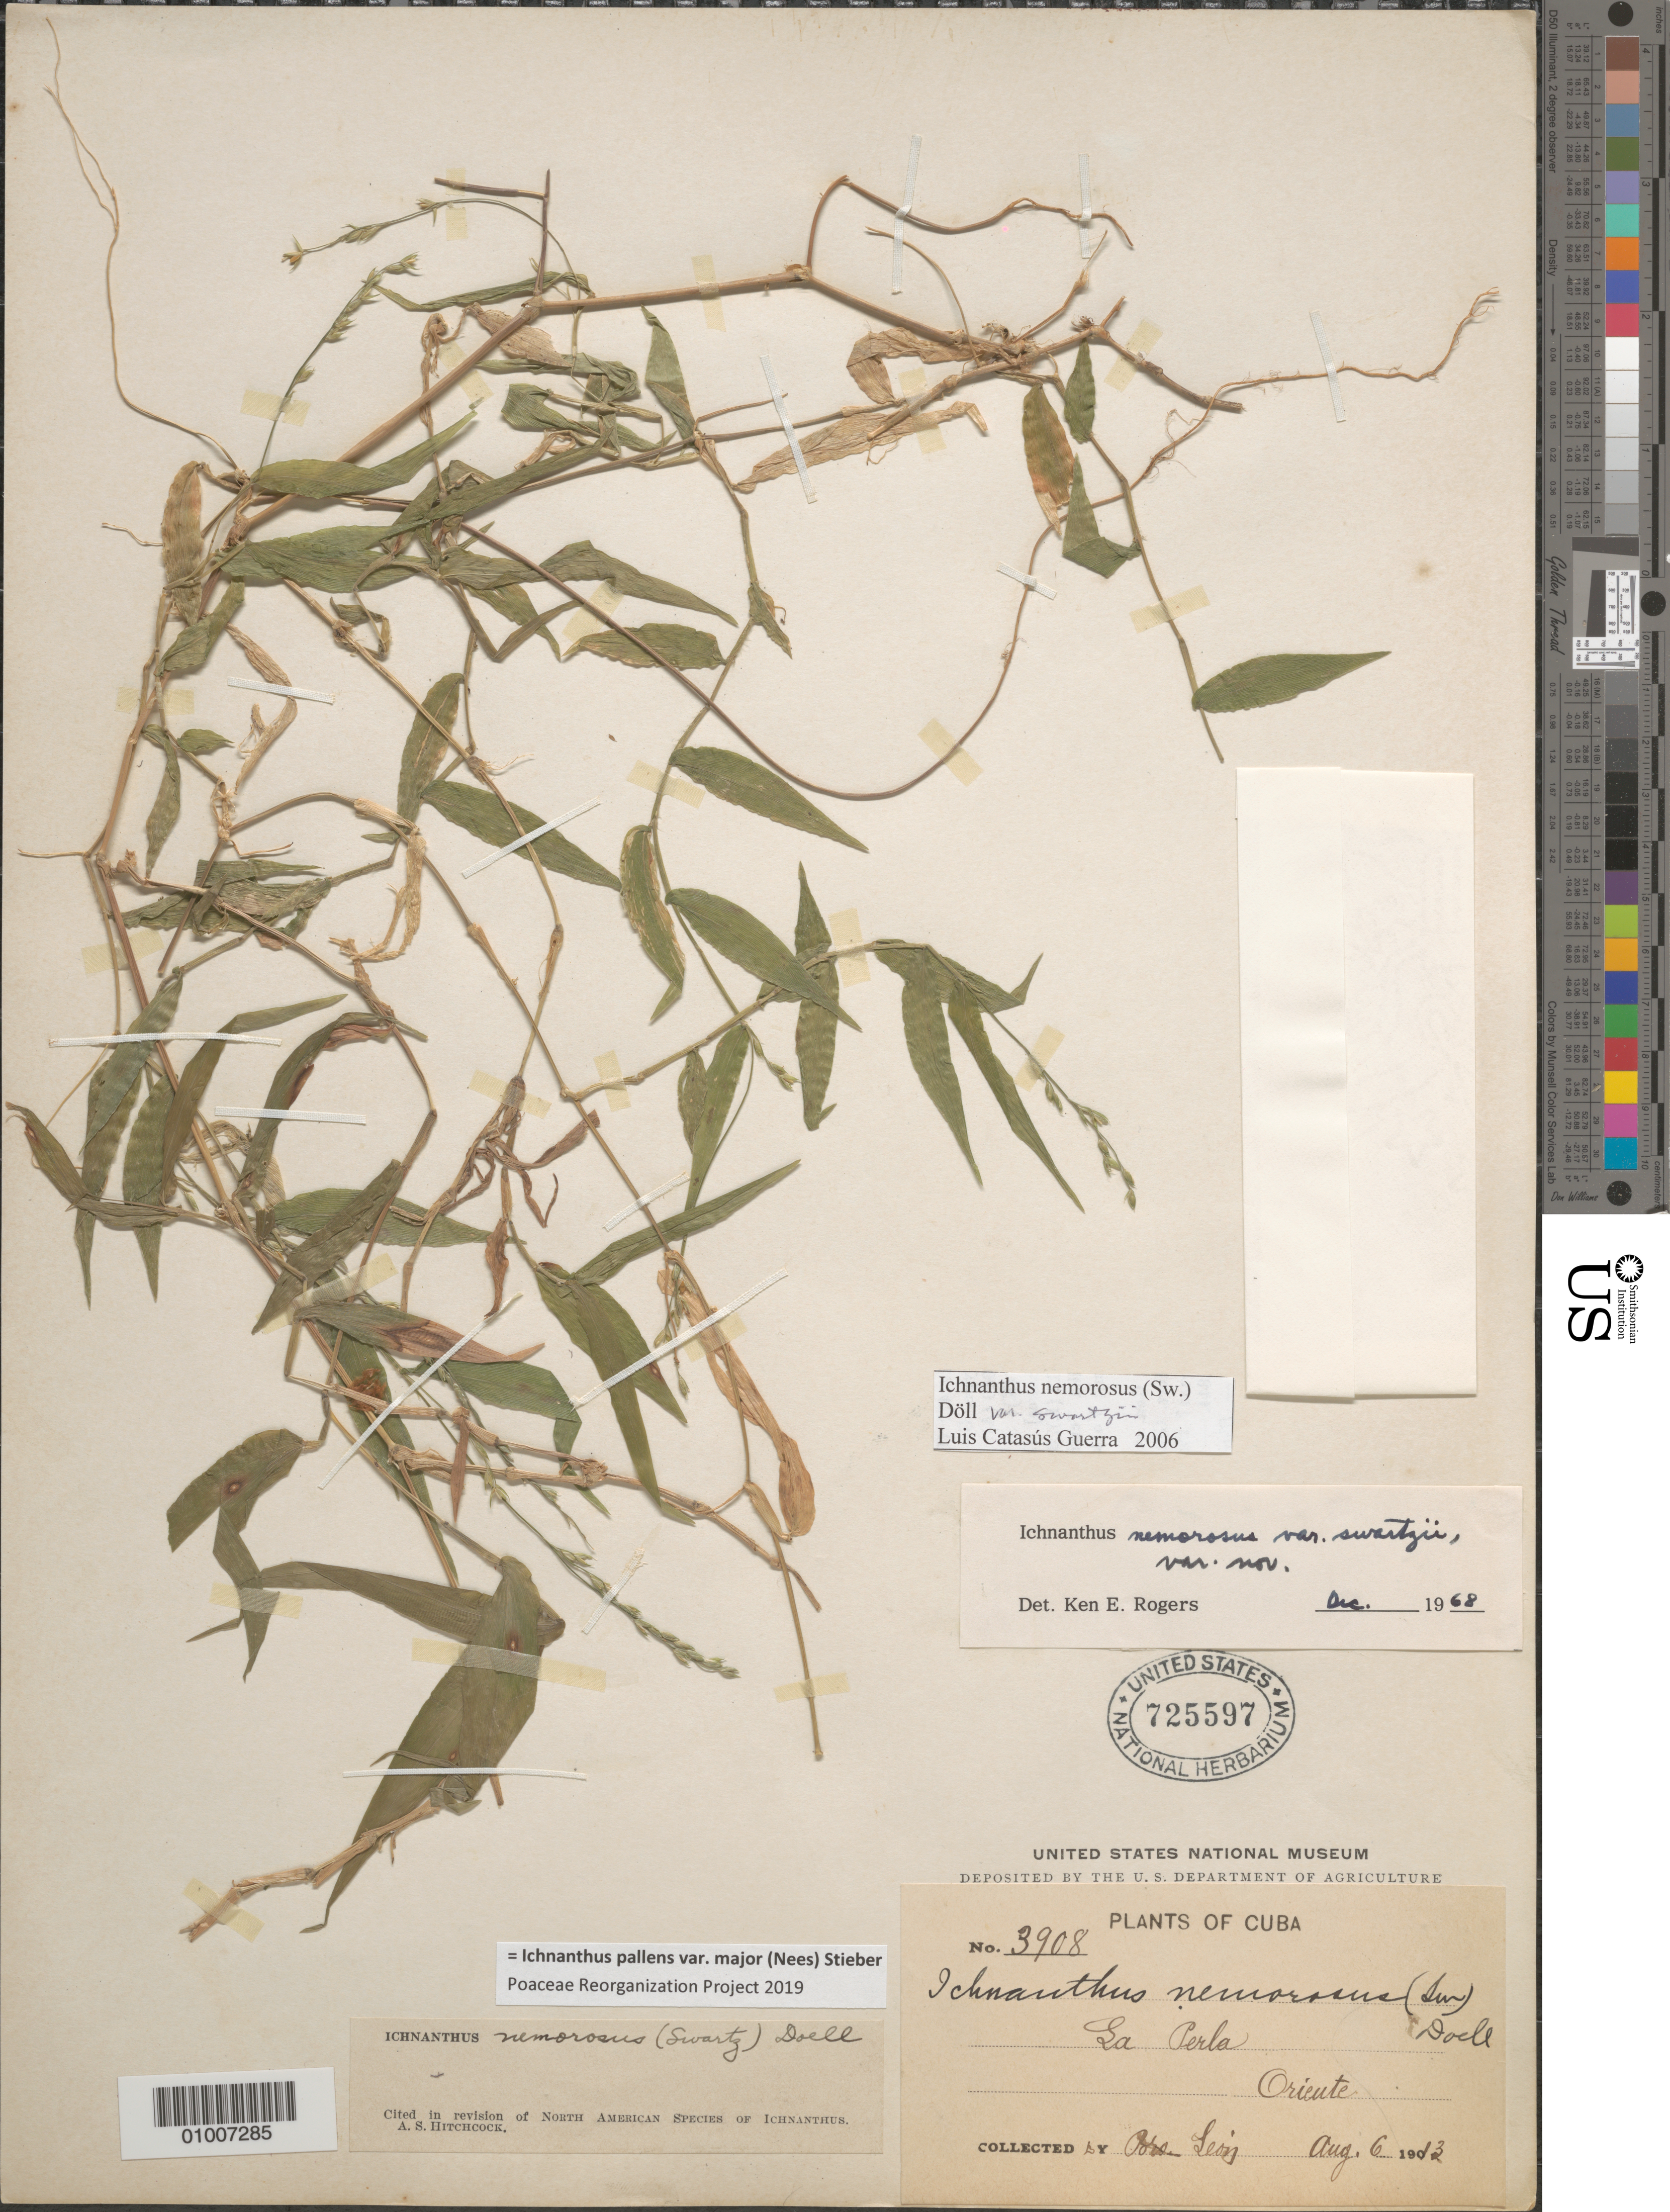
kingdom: Plantae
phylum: Tracheophyta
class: Liliopsida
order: Poales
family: Poaceae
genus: Ichnanthus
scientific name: Ichnanthus nemorosus var. swartzii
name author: K.E. Rogers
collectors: Bro. León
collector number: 3908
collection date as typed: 06 Aug 1913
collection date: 1913-08-06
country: Cuba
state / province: Oriente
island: Cuba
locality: Oriente, la Perla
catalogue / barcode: US 725597